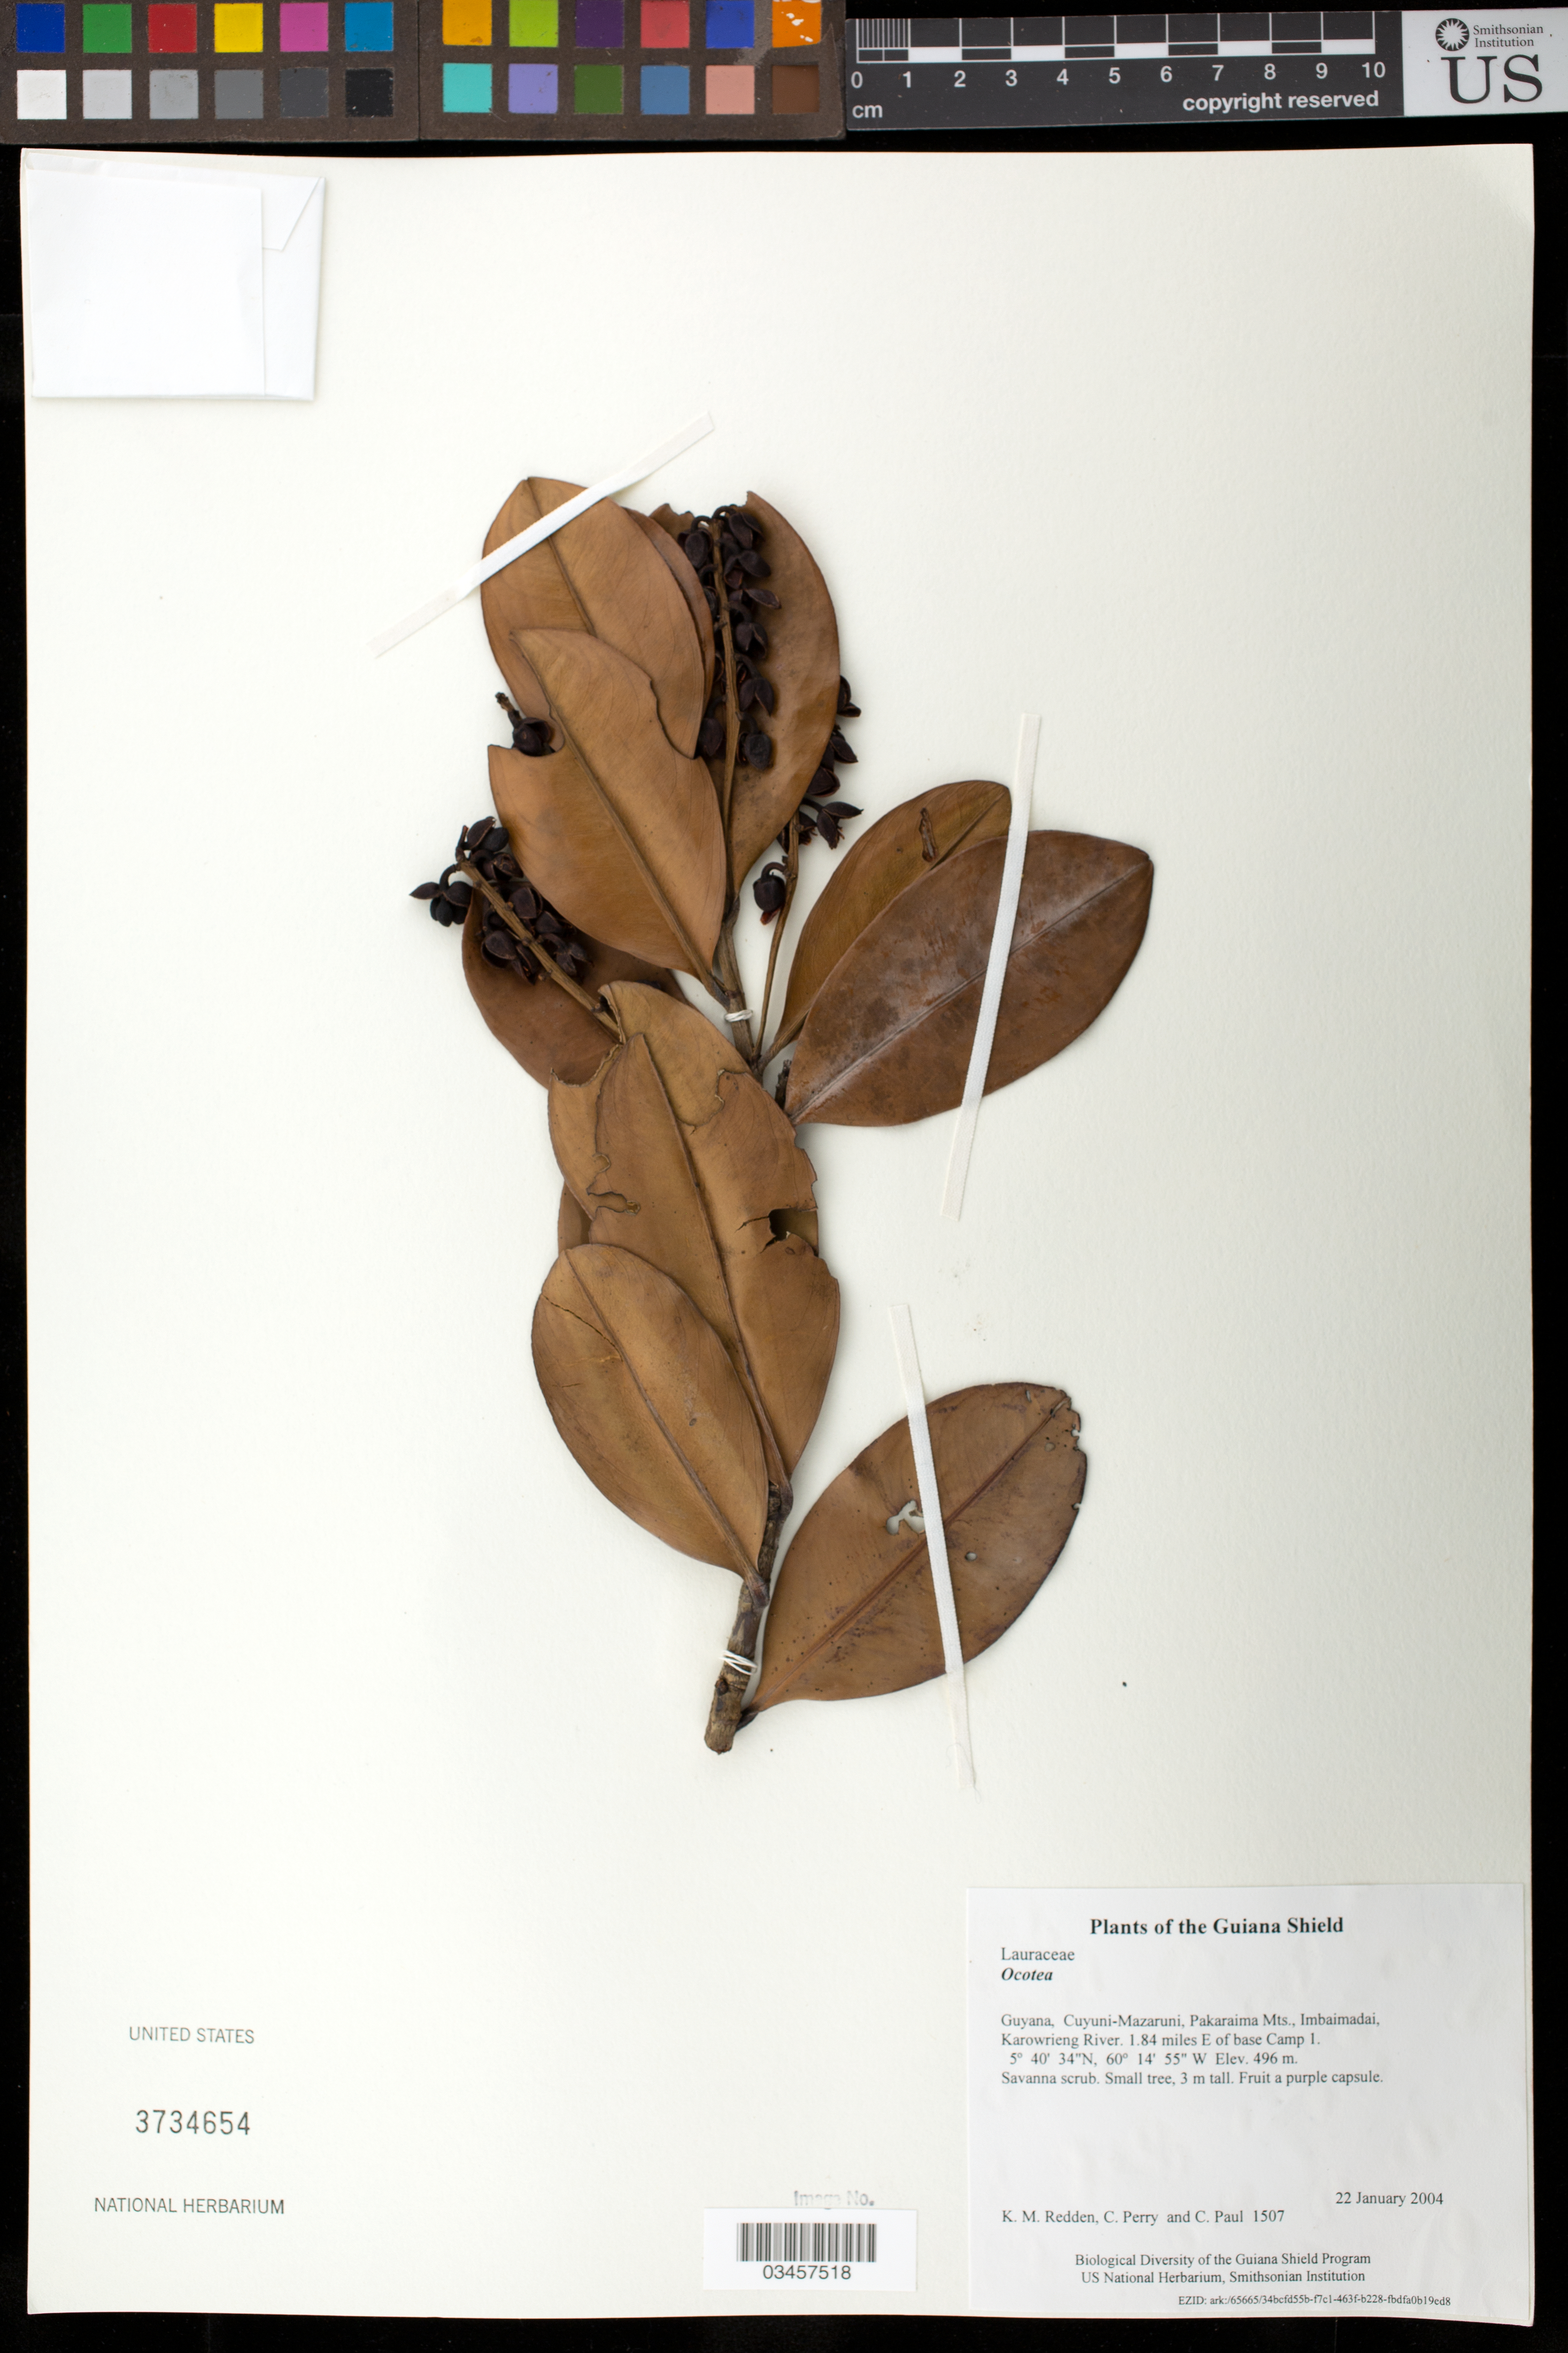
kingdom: Plantae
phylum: Tracheophyta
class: Magnoliopsida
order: Laurales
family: Lauraceae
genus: Ocotea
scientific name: Ocotea sp.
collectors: K. M. Redden, C. Perry & C. Paul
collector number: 1507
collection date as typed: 22 January 2004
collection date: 2004-01-22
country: Guyana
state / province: Cuyuni-Mazaruni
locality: Pakaraima Mts., Imbaimadai, Karowrieng River. 1.84 miles E of base Camp 1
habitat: Savanna scrub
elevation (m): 496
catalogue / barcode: US 3734654